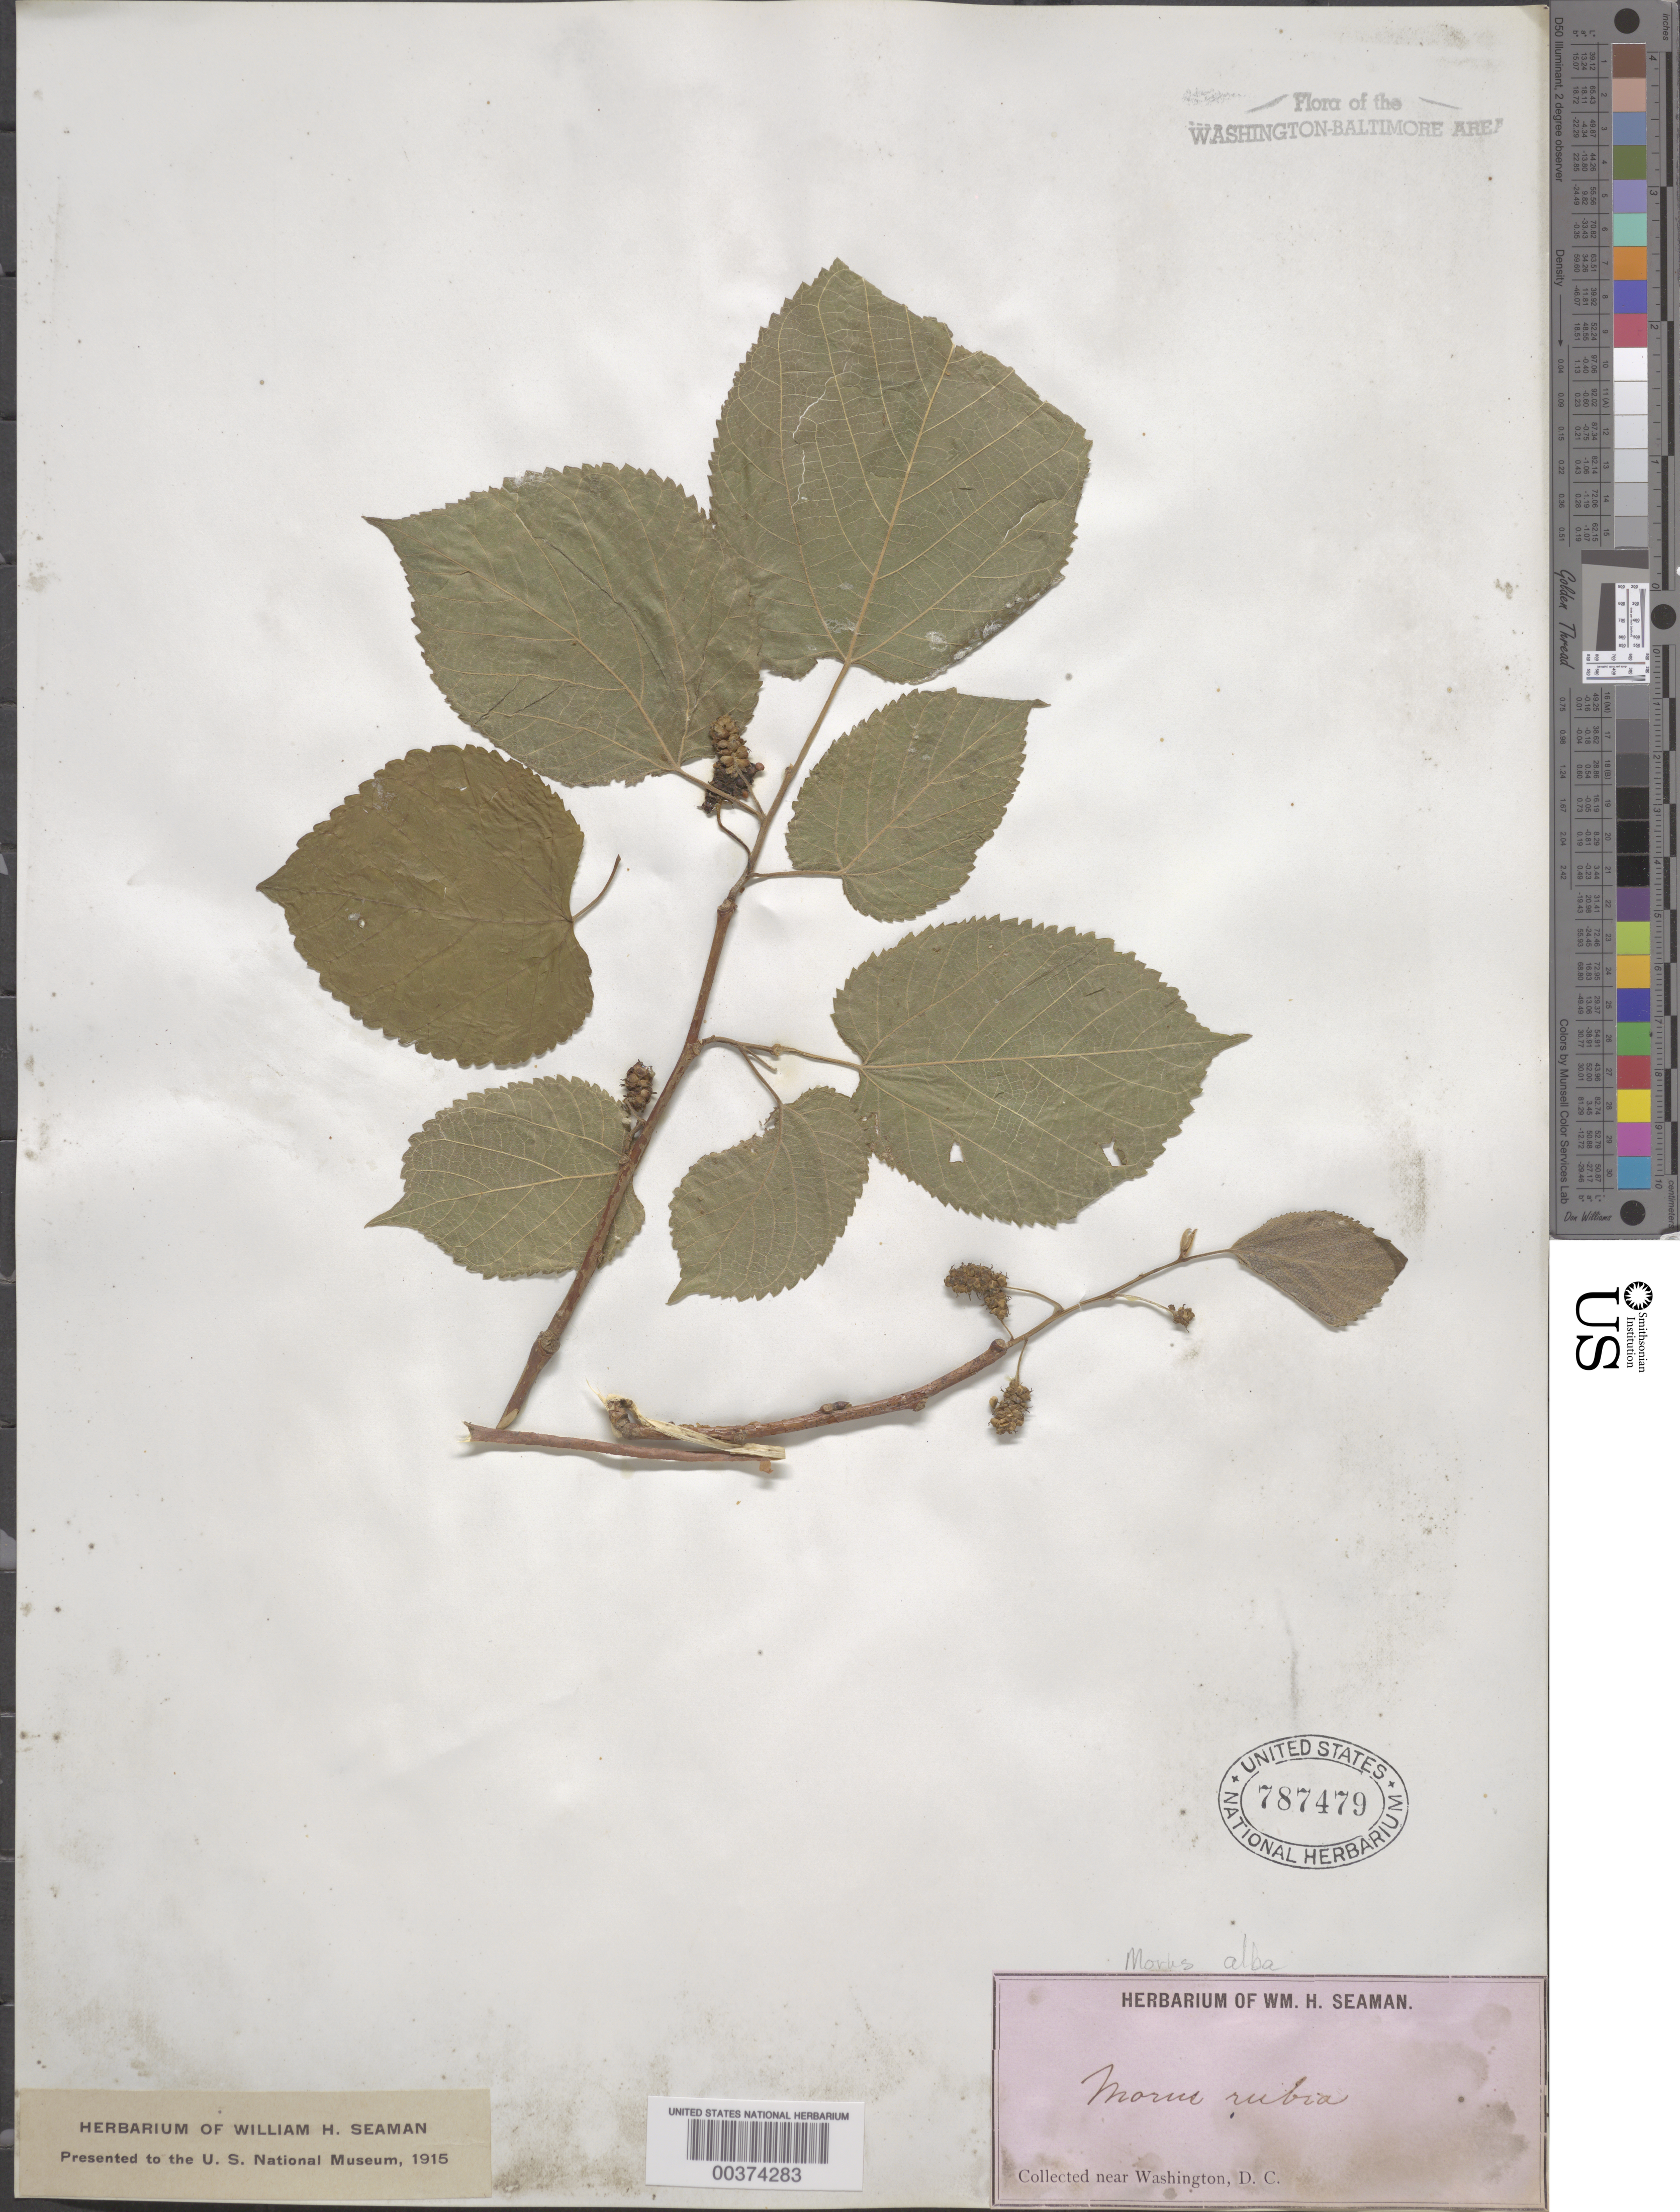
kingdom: Plantae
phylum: Tracheophyta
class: Magnoliopsida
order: Rosales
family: Moraceae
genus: Morus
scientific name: Morus alba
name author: L.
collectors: W. Seaman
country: United States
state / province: District of Columbia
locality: Washington DC area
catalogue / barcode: US 787479